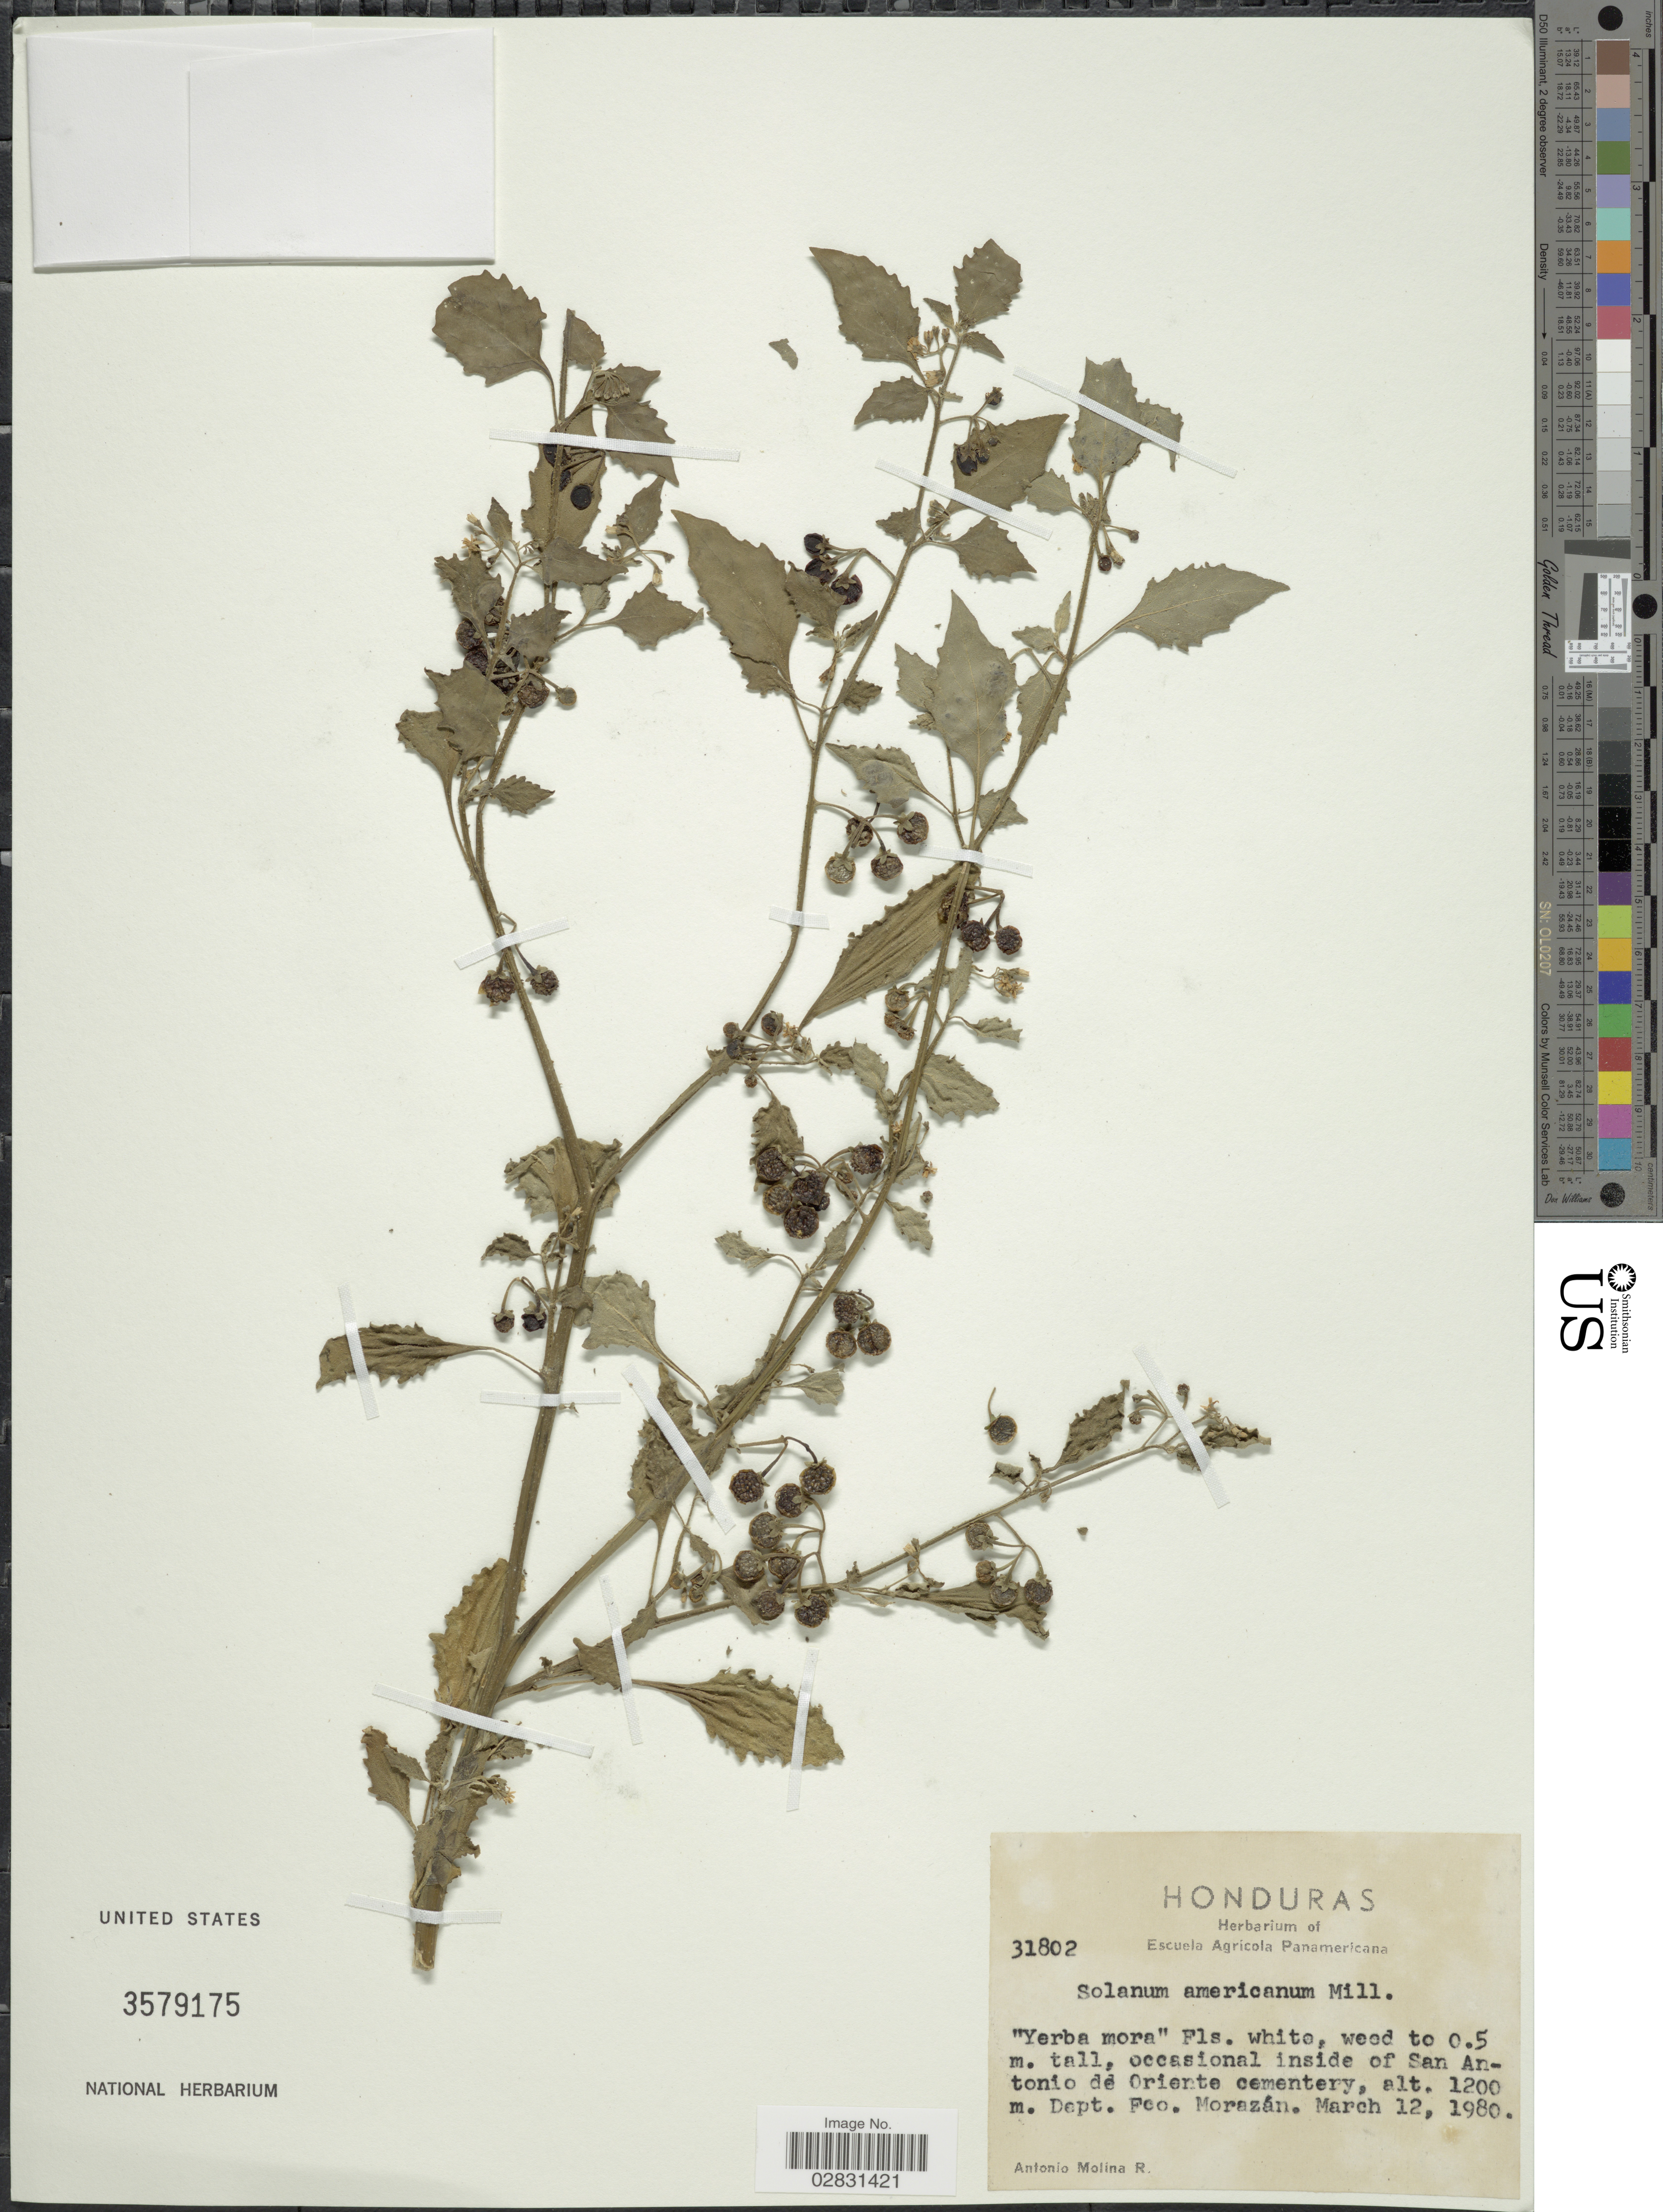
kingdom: Plantae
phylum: Tracheophyta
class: Magnoliopsida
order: Solanales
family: Solanaceae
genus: Solanum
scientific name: Solanum americanum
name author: Mill.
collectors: A. Molina R.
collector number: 31802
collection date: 1980-03-12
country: Honduras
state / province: Fco. Morazán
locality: Occassional inside of San Antonio de Oriente cemetery, Dept. Fco. Morazán.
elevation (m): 1200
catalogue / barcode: US 3579175